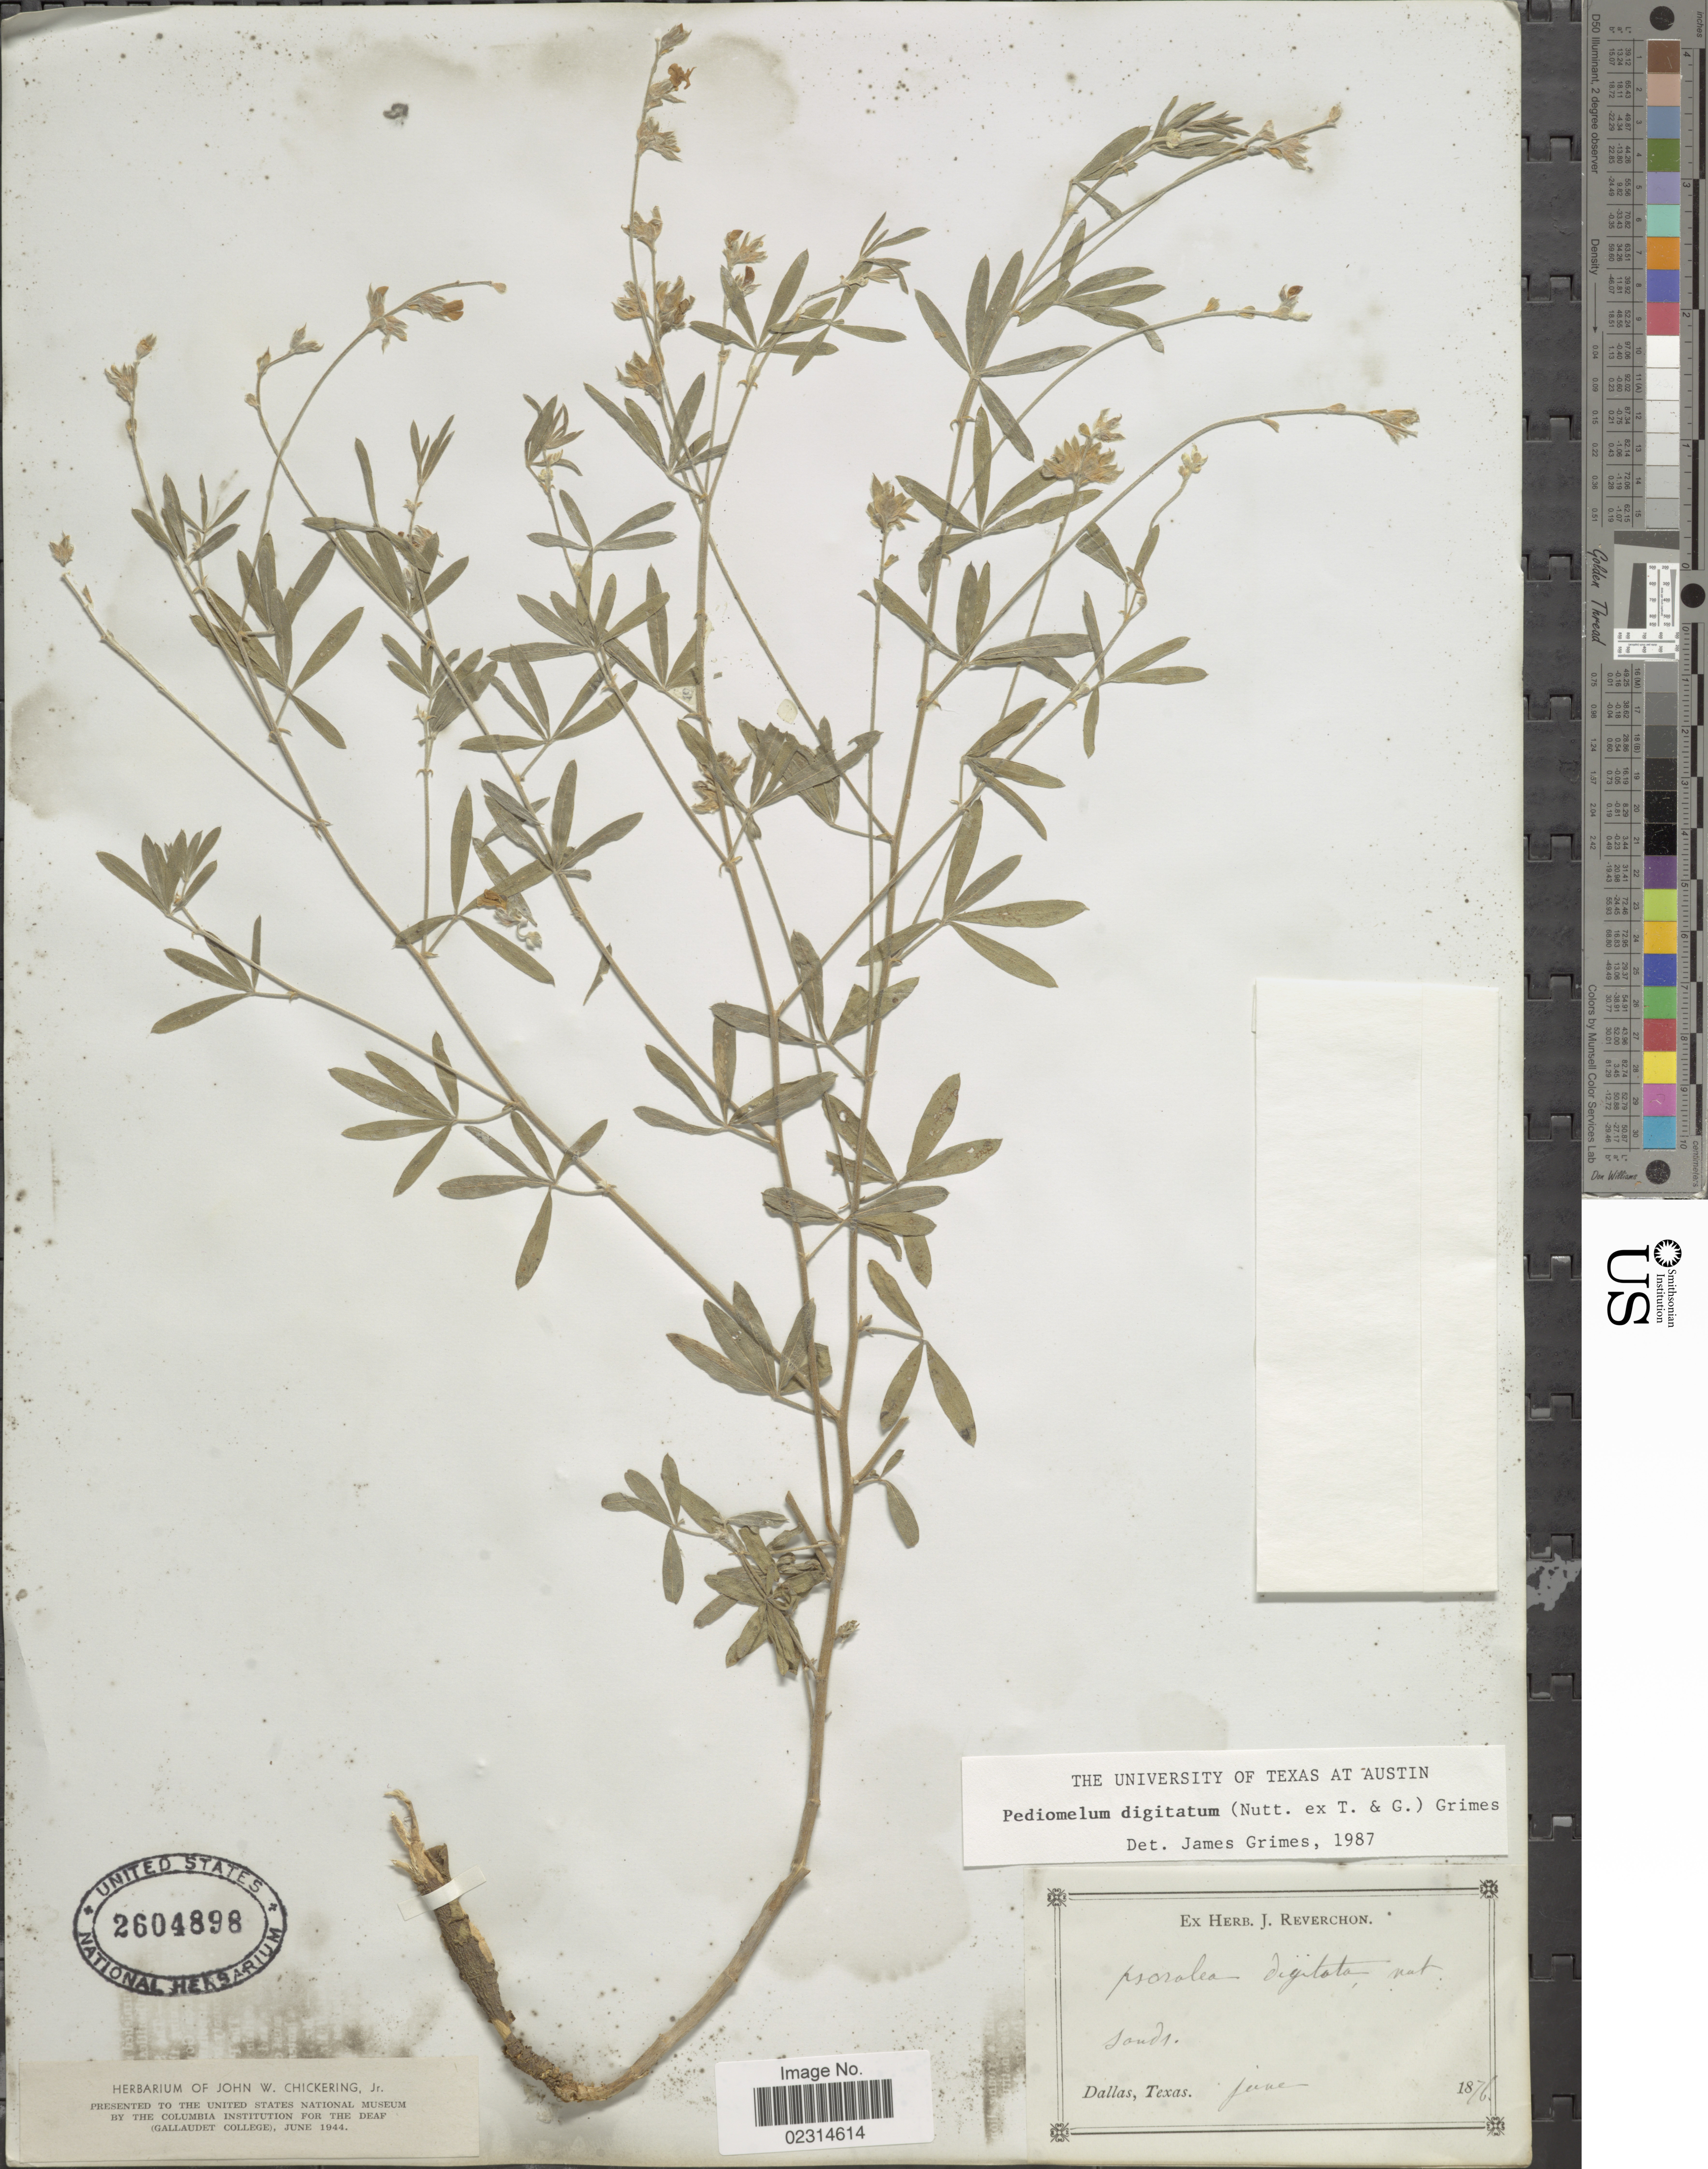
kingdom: Plantae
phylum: Tracheophyta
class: Magnoliopsida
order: Fabales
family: Fabaceae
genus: Pediomelum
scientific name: Pediomelum digitatum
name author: (Nutt. ex Torr. & A. Gray) Isely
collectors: ex herb. J. Reverchon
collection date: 1876-06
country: United States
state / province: Texas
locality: Sands, Dallas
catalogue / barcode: US 2604898